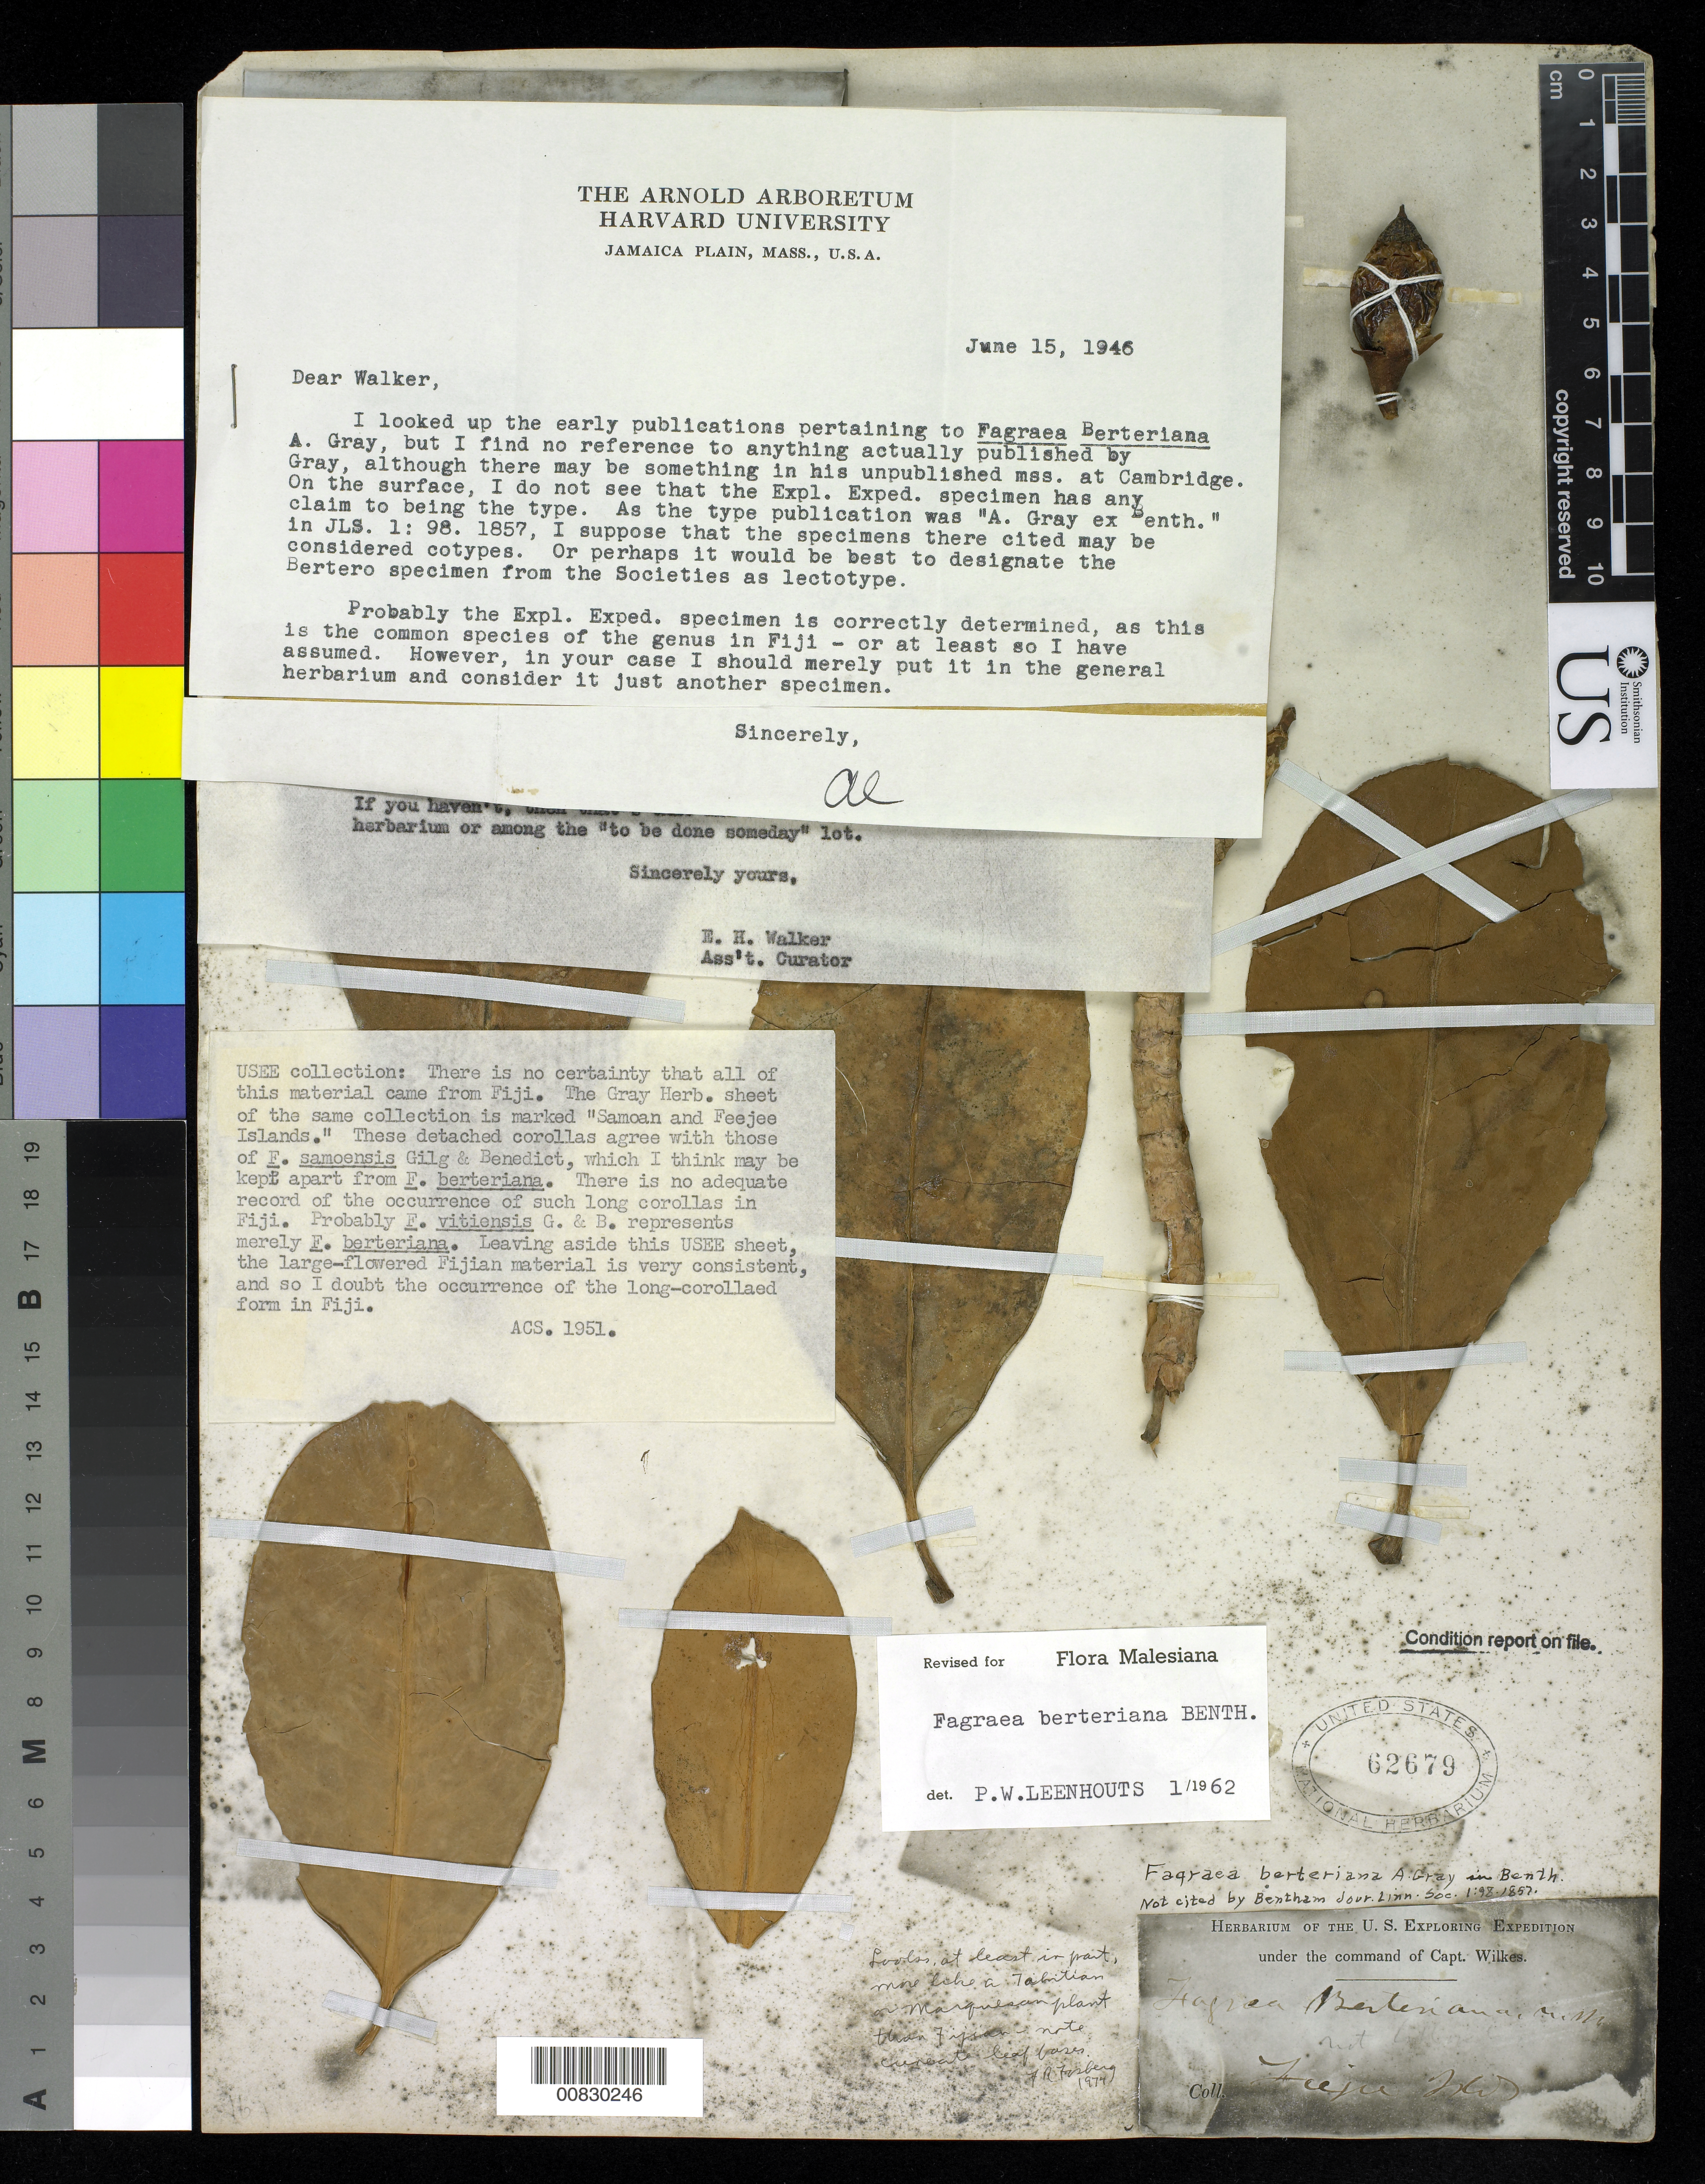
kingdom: Plantae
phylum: Tracheophyta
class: Magnoliopsida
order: Gentianales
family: Gentianaceae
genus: Fagraea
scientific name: Fagraea berteroana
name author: Benth.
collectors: Wilkes Explor. Exped.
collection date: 1838/1842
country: Fiji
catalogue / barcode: US 62679